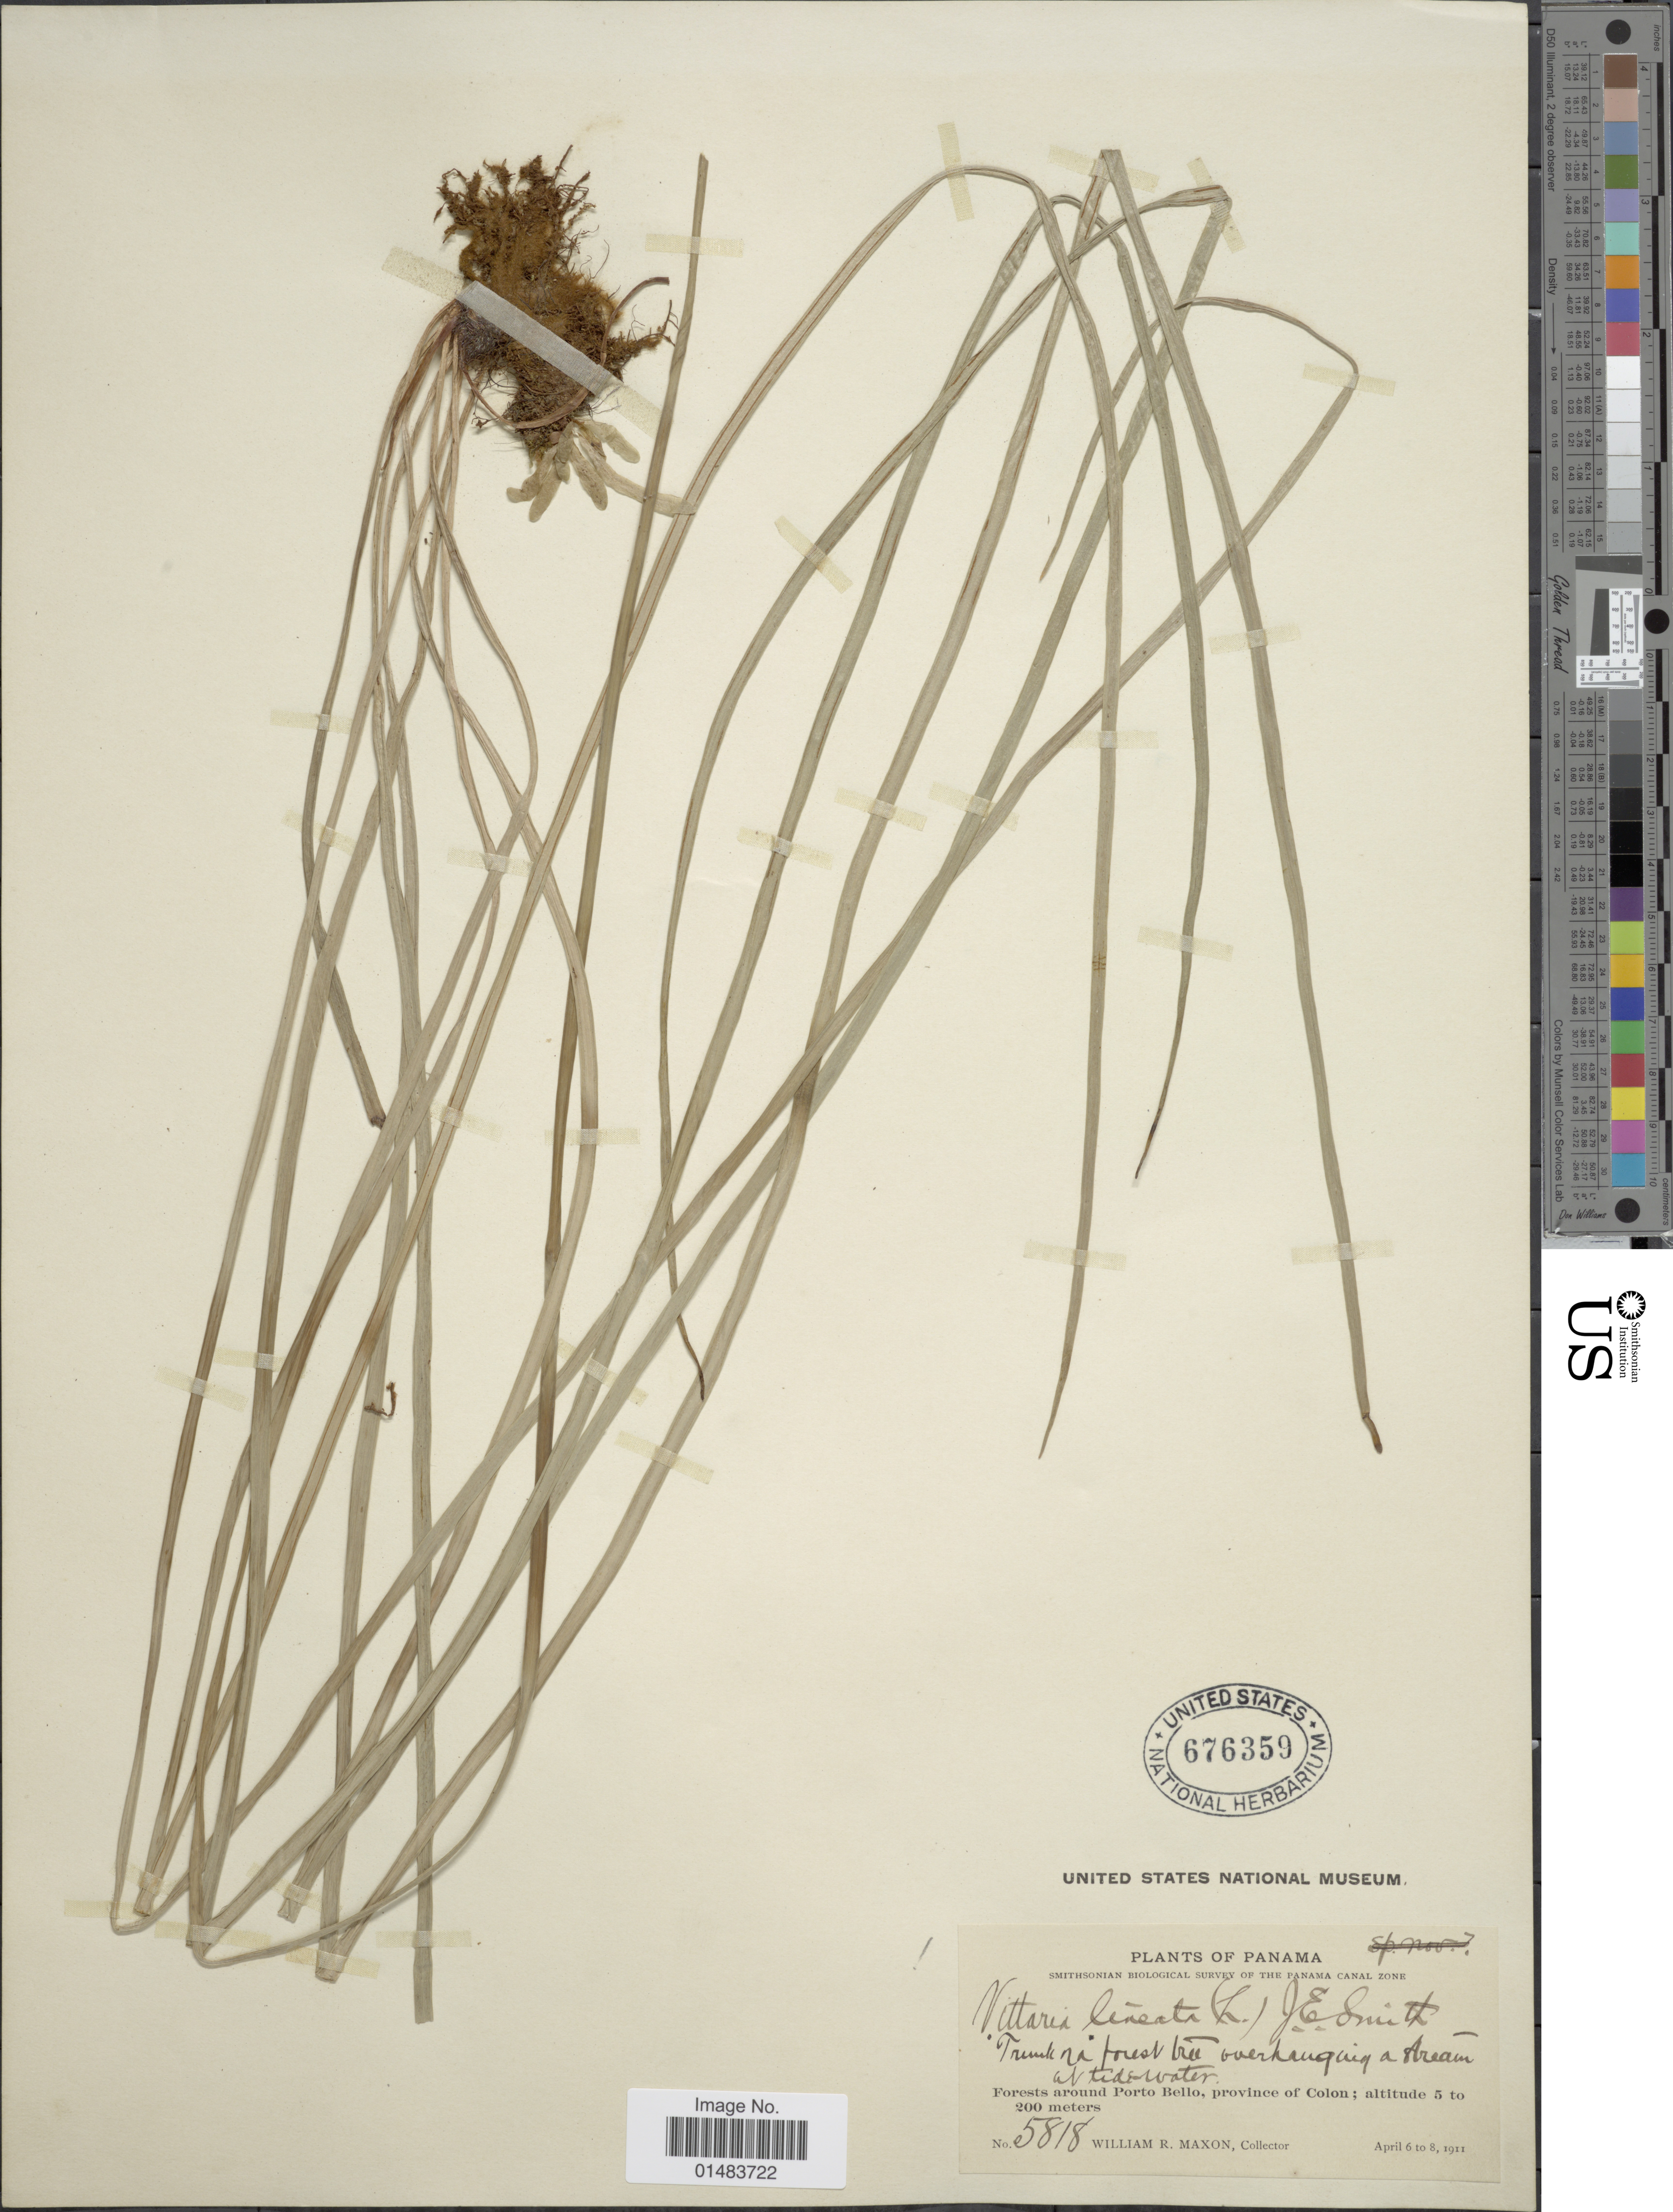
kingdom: Plantae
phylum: Tracheophyta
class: Polypodiopsida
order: Polypodiales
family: Pteridaceae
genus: Vittaria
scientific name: Vittaria lineata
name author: (L.) Sm.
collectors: W. R. Maxon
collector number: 5818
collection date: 1911-04-06/1911-04-08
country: Panama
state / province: Colón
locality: Plants of Panama, Forests around Porto Bello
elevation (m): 5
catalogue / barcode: US 676359